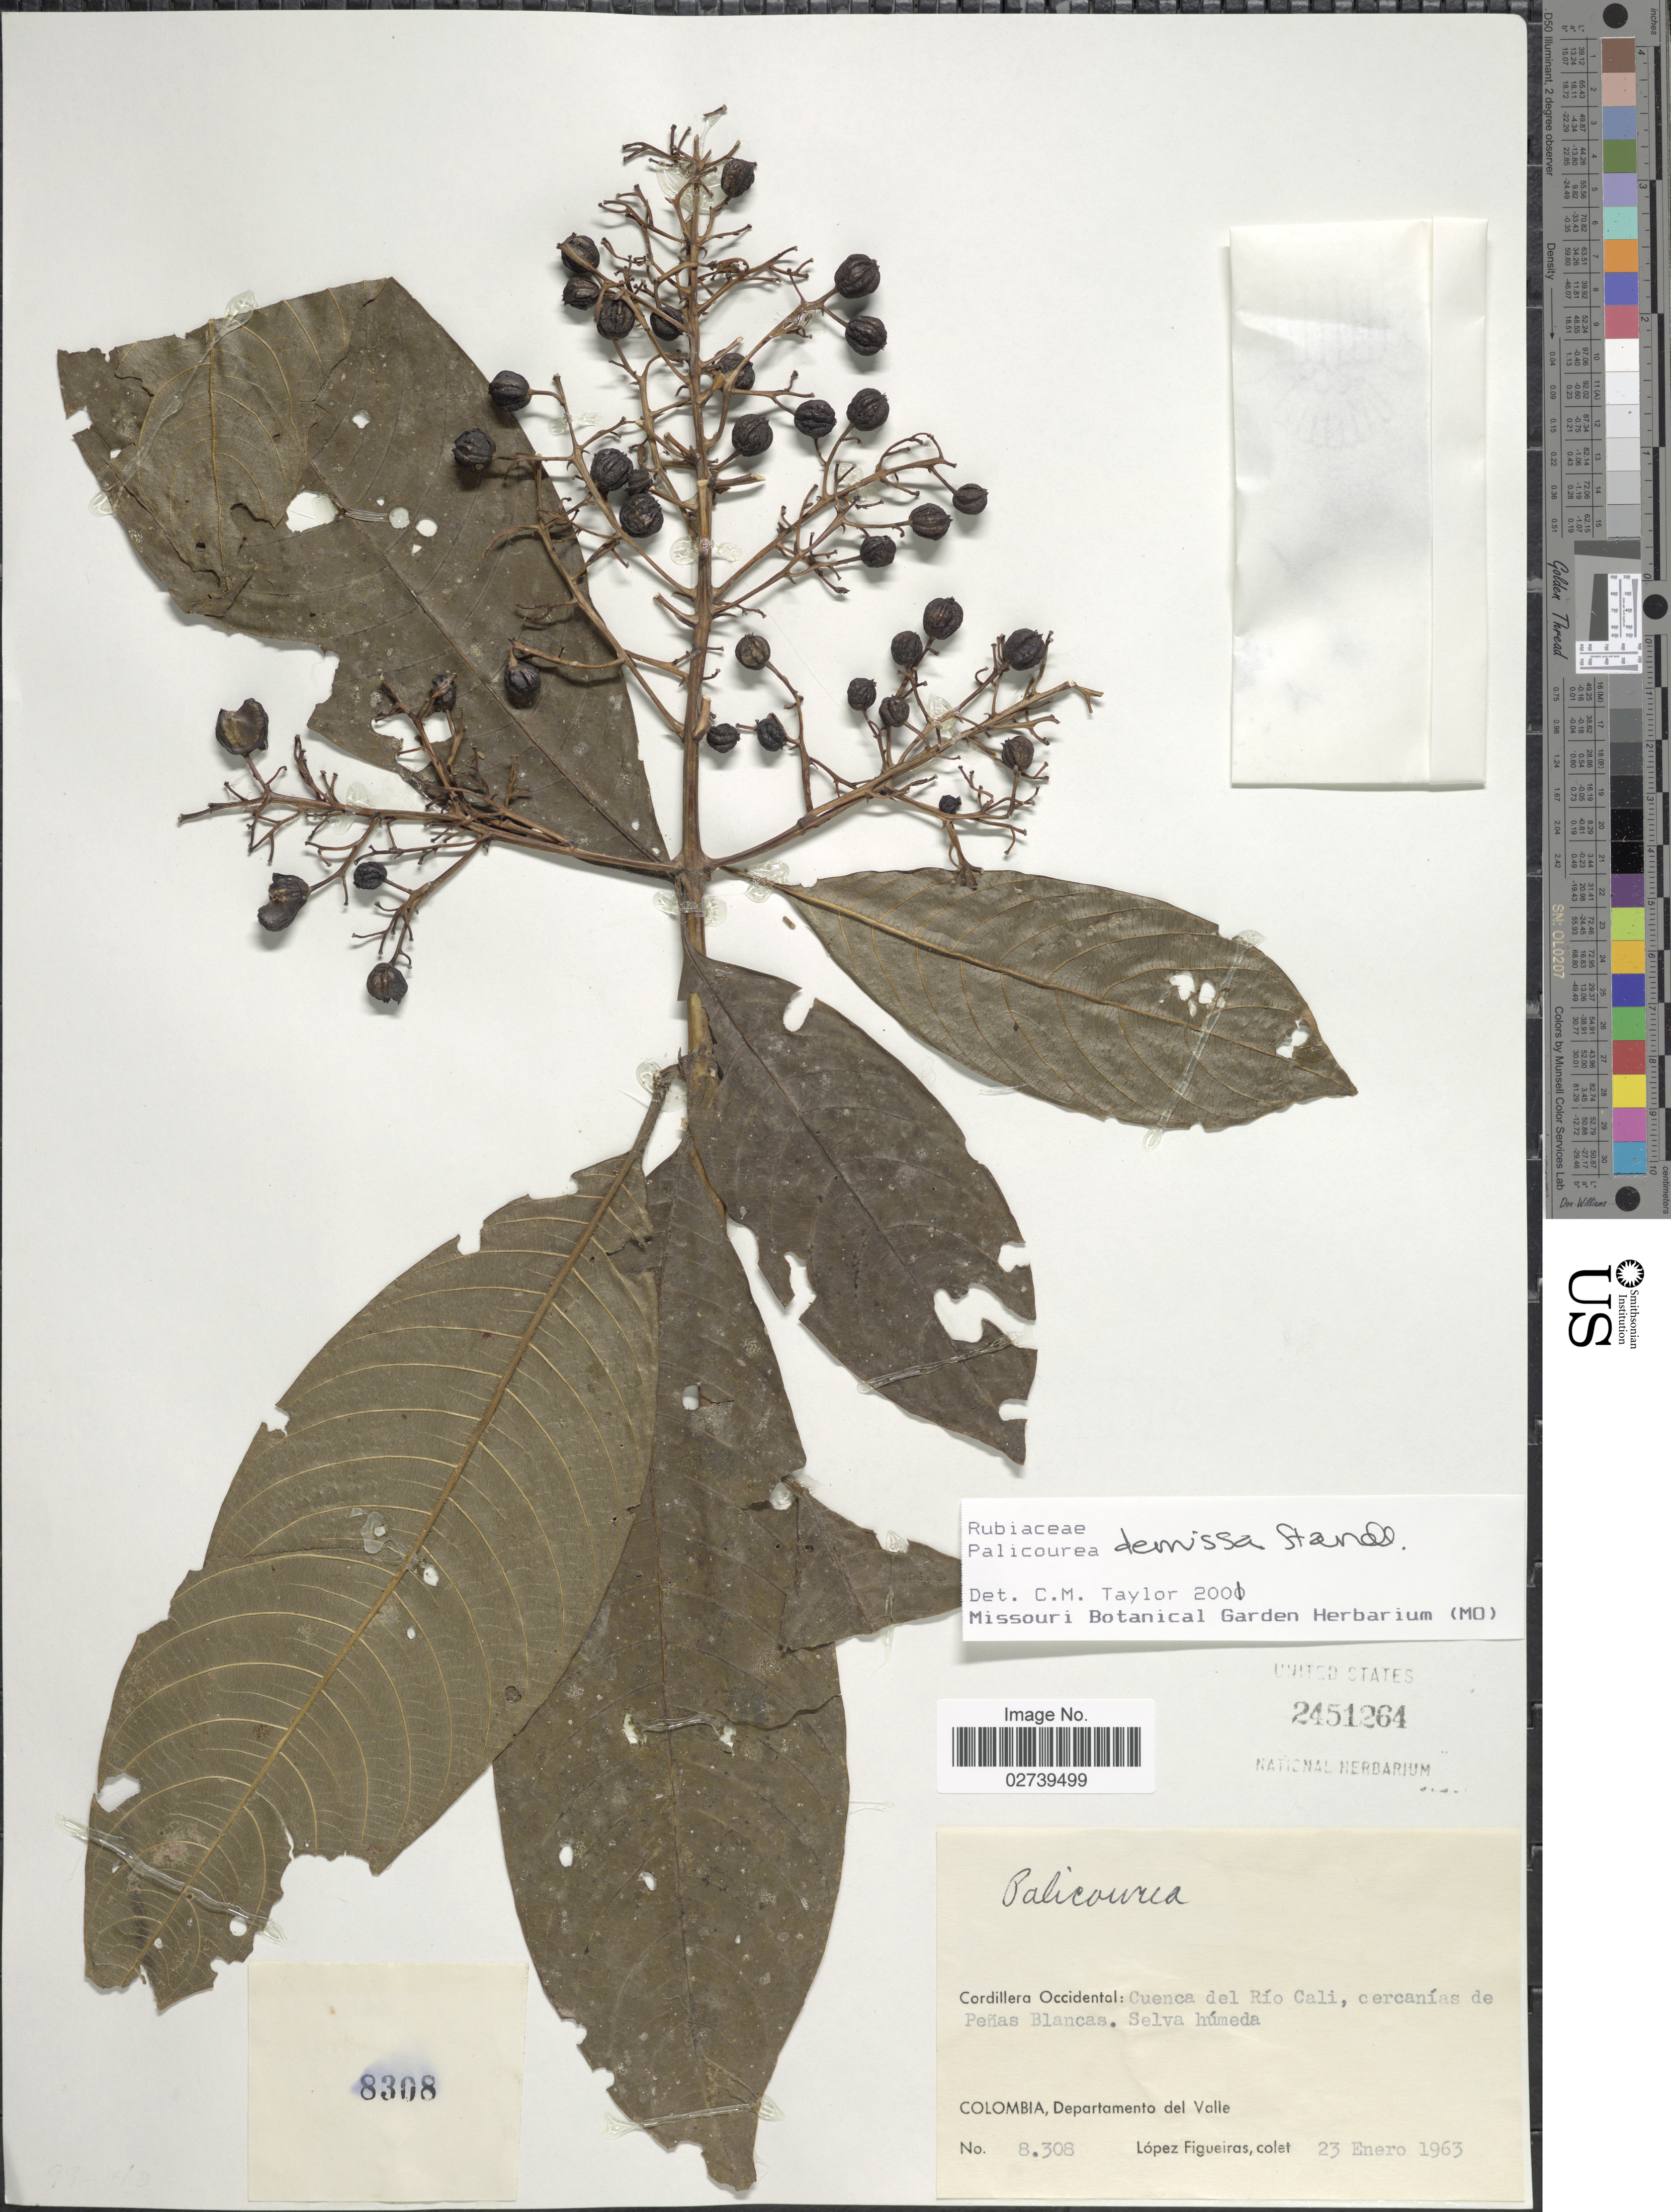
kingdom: Plantae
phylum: Tracheophyta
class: Magnoliopsida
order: Gentianales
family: Rubiaceae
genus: Palicourea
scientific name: Palicourea demissa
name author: Standl.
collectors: M. López Figueiras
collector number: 8308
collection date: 1963-01-23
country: Colombia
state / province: Valle del Cauca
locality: Cordillera Occidental: Cuenca del Rio Cali, cercanias de Penas Blancas, Departamento del Valle.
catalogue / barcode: US 2451264